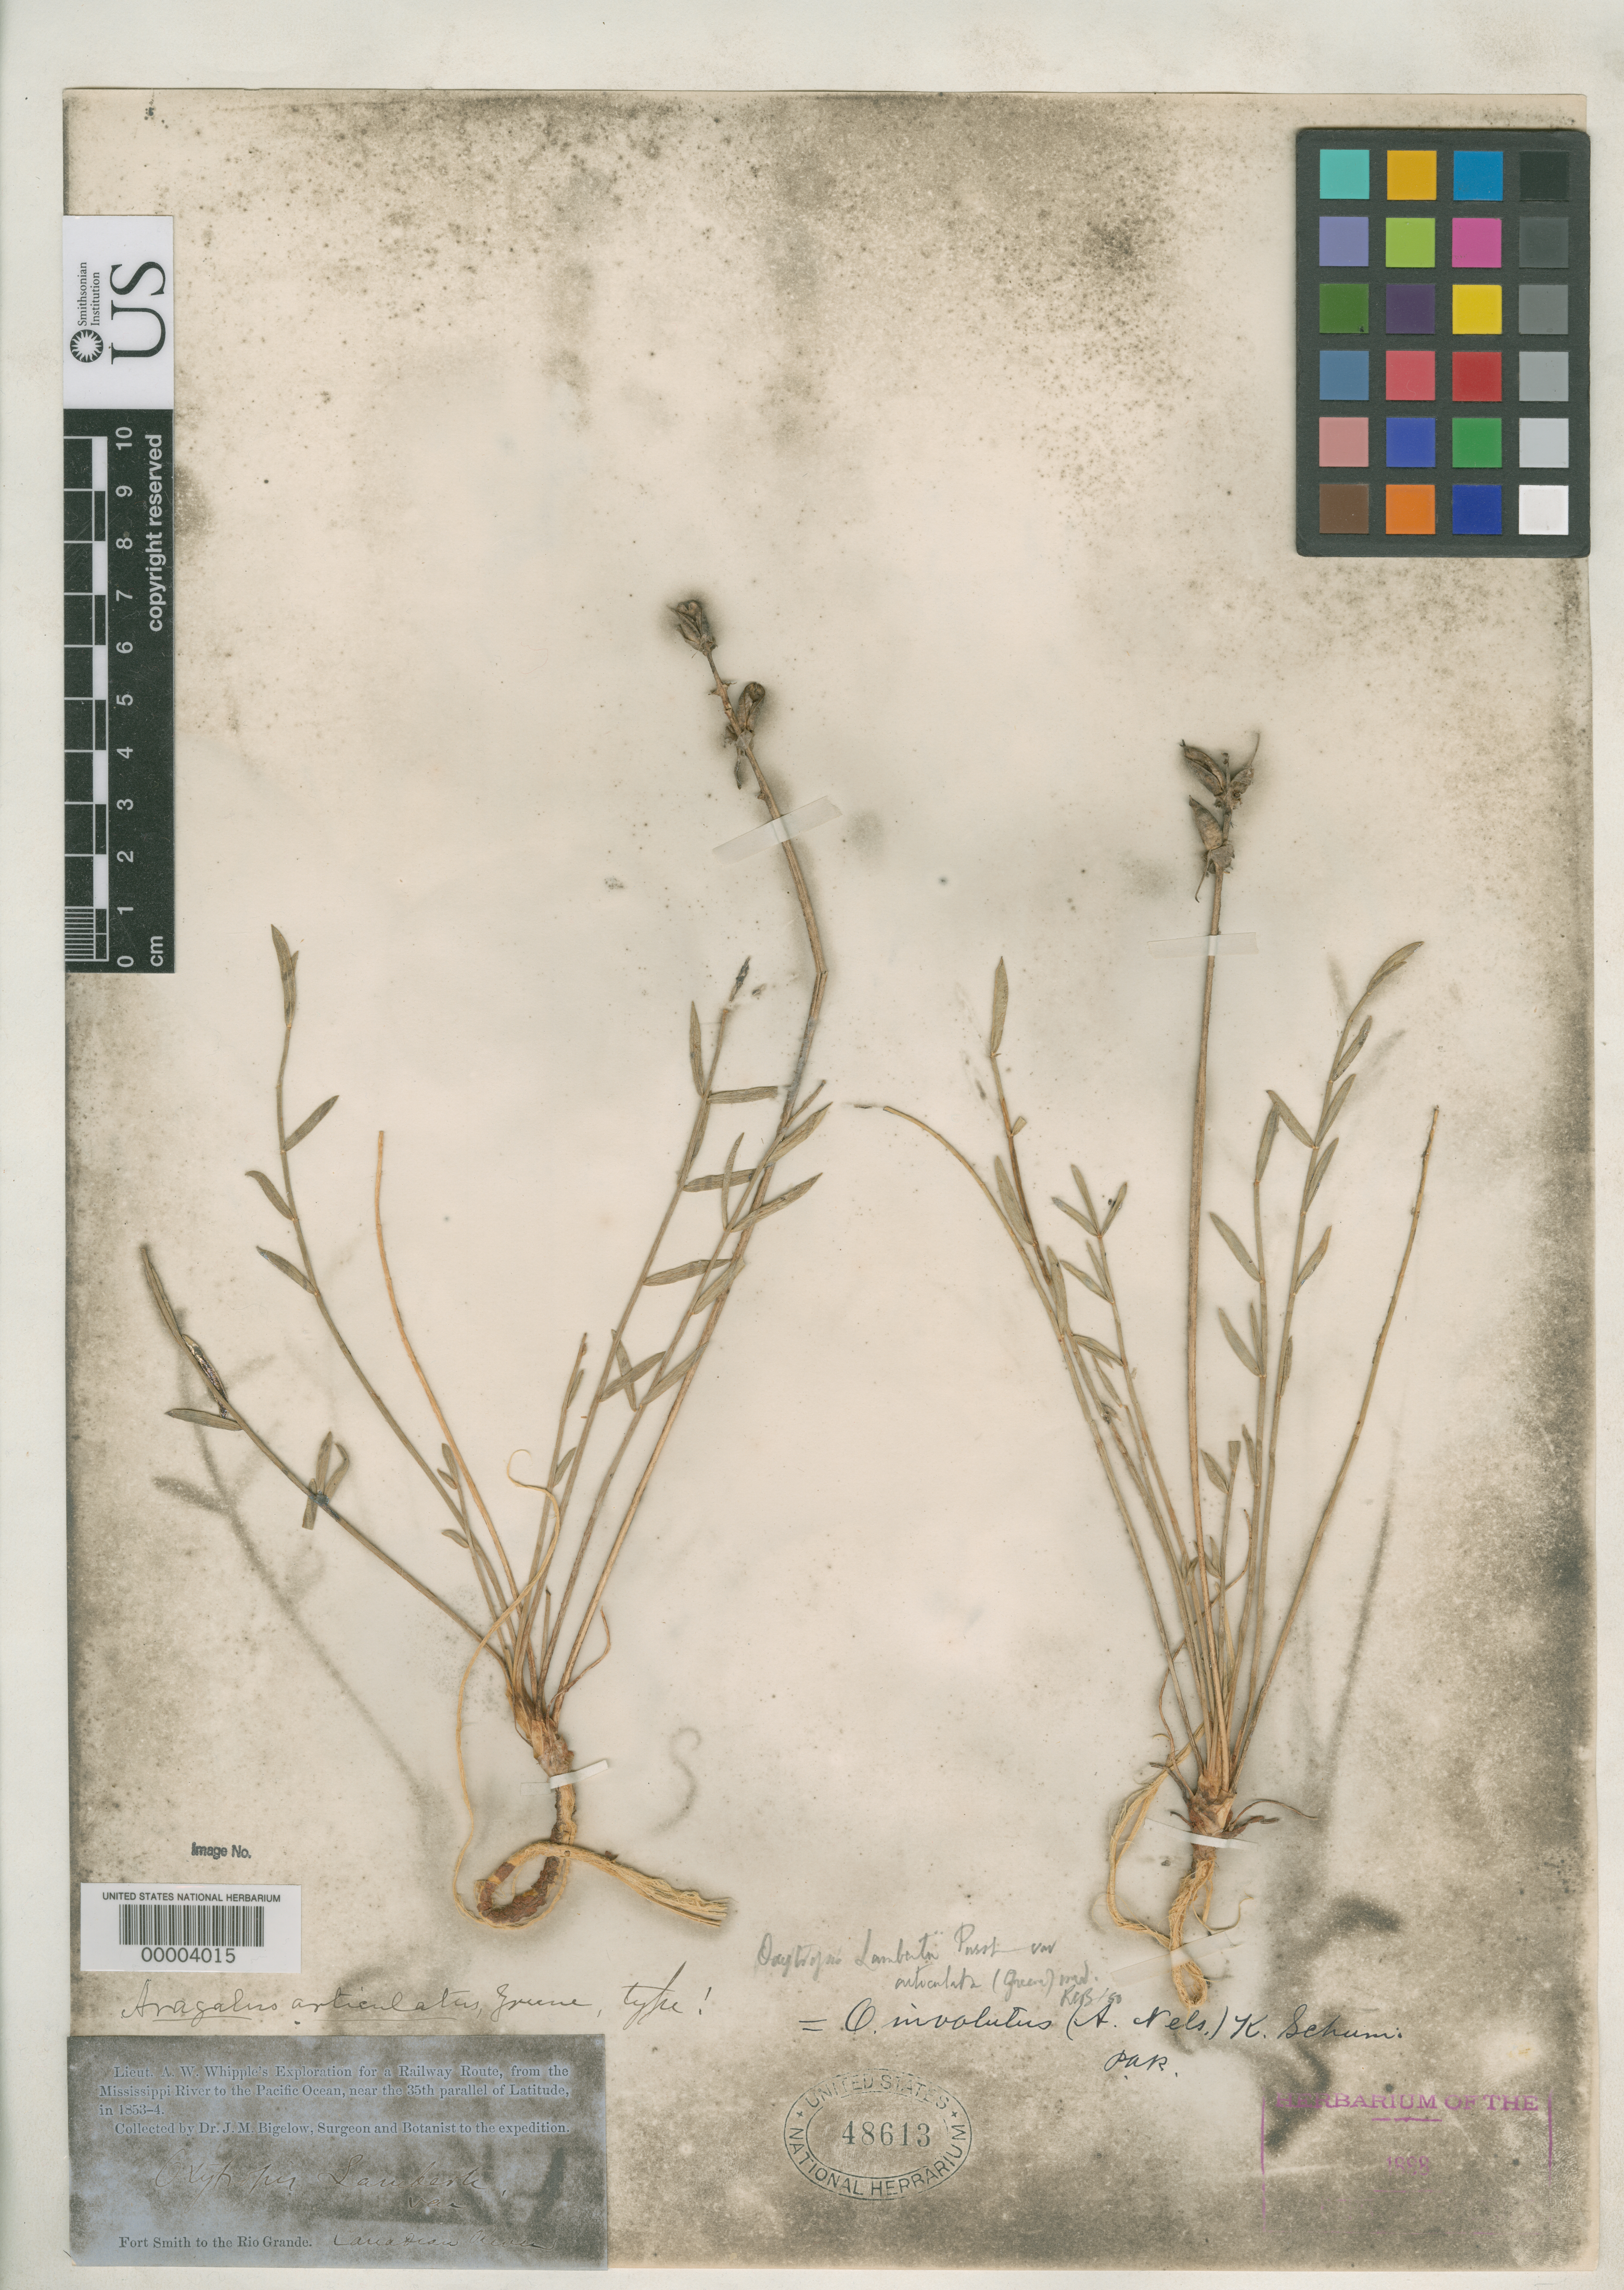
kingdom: Plantae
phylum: Tracheophyta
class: Magnoliopsida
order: Fabales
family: Fabaceae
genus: Aragallus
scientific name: Aragallus articulatus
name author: Greene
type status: Type Collection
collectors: J. M. Bigelow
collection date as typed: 1853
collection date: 1853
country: United States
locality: Canadian River.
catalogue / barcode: US 48613